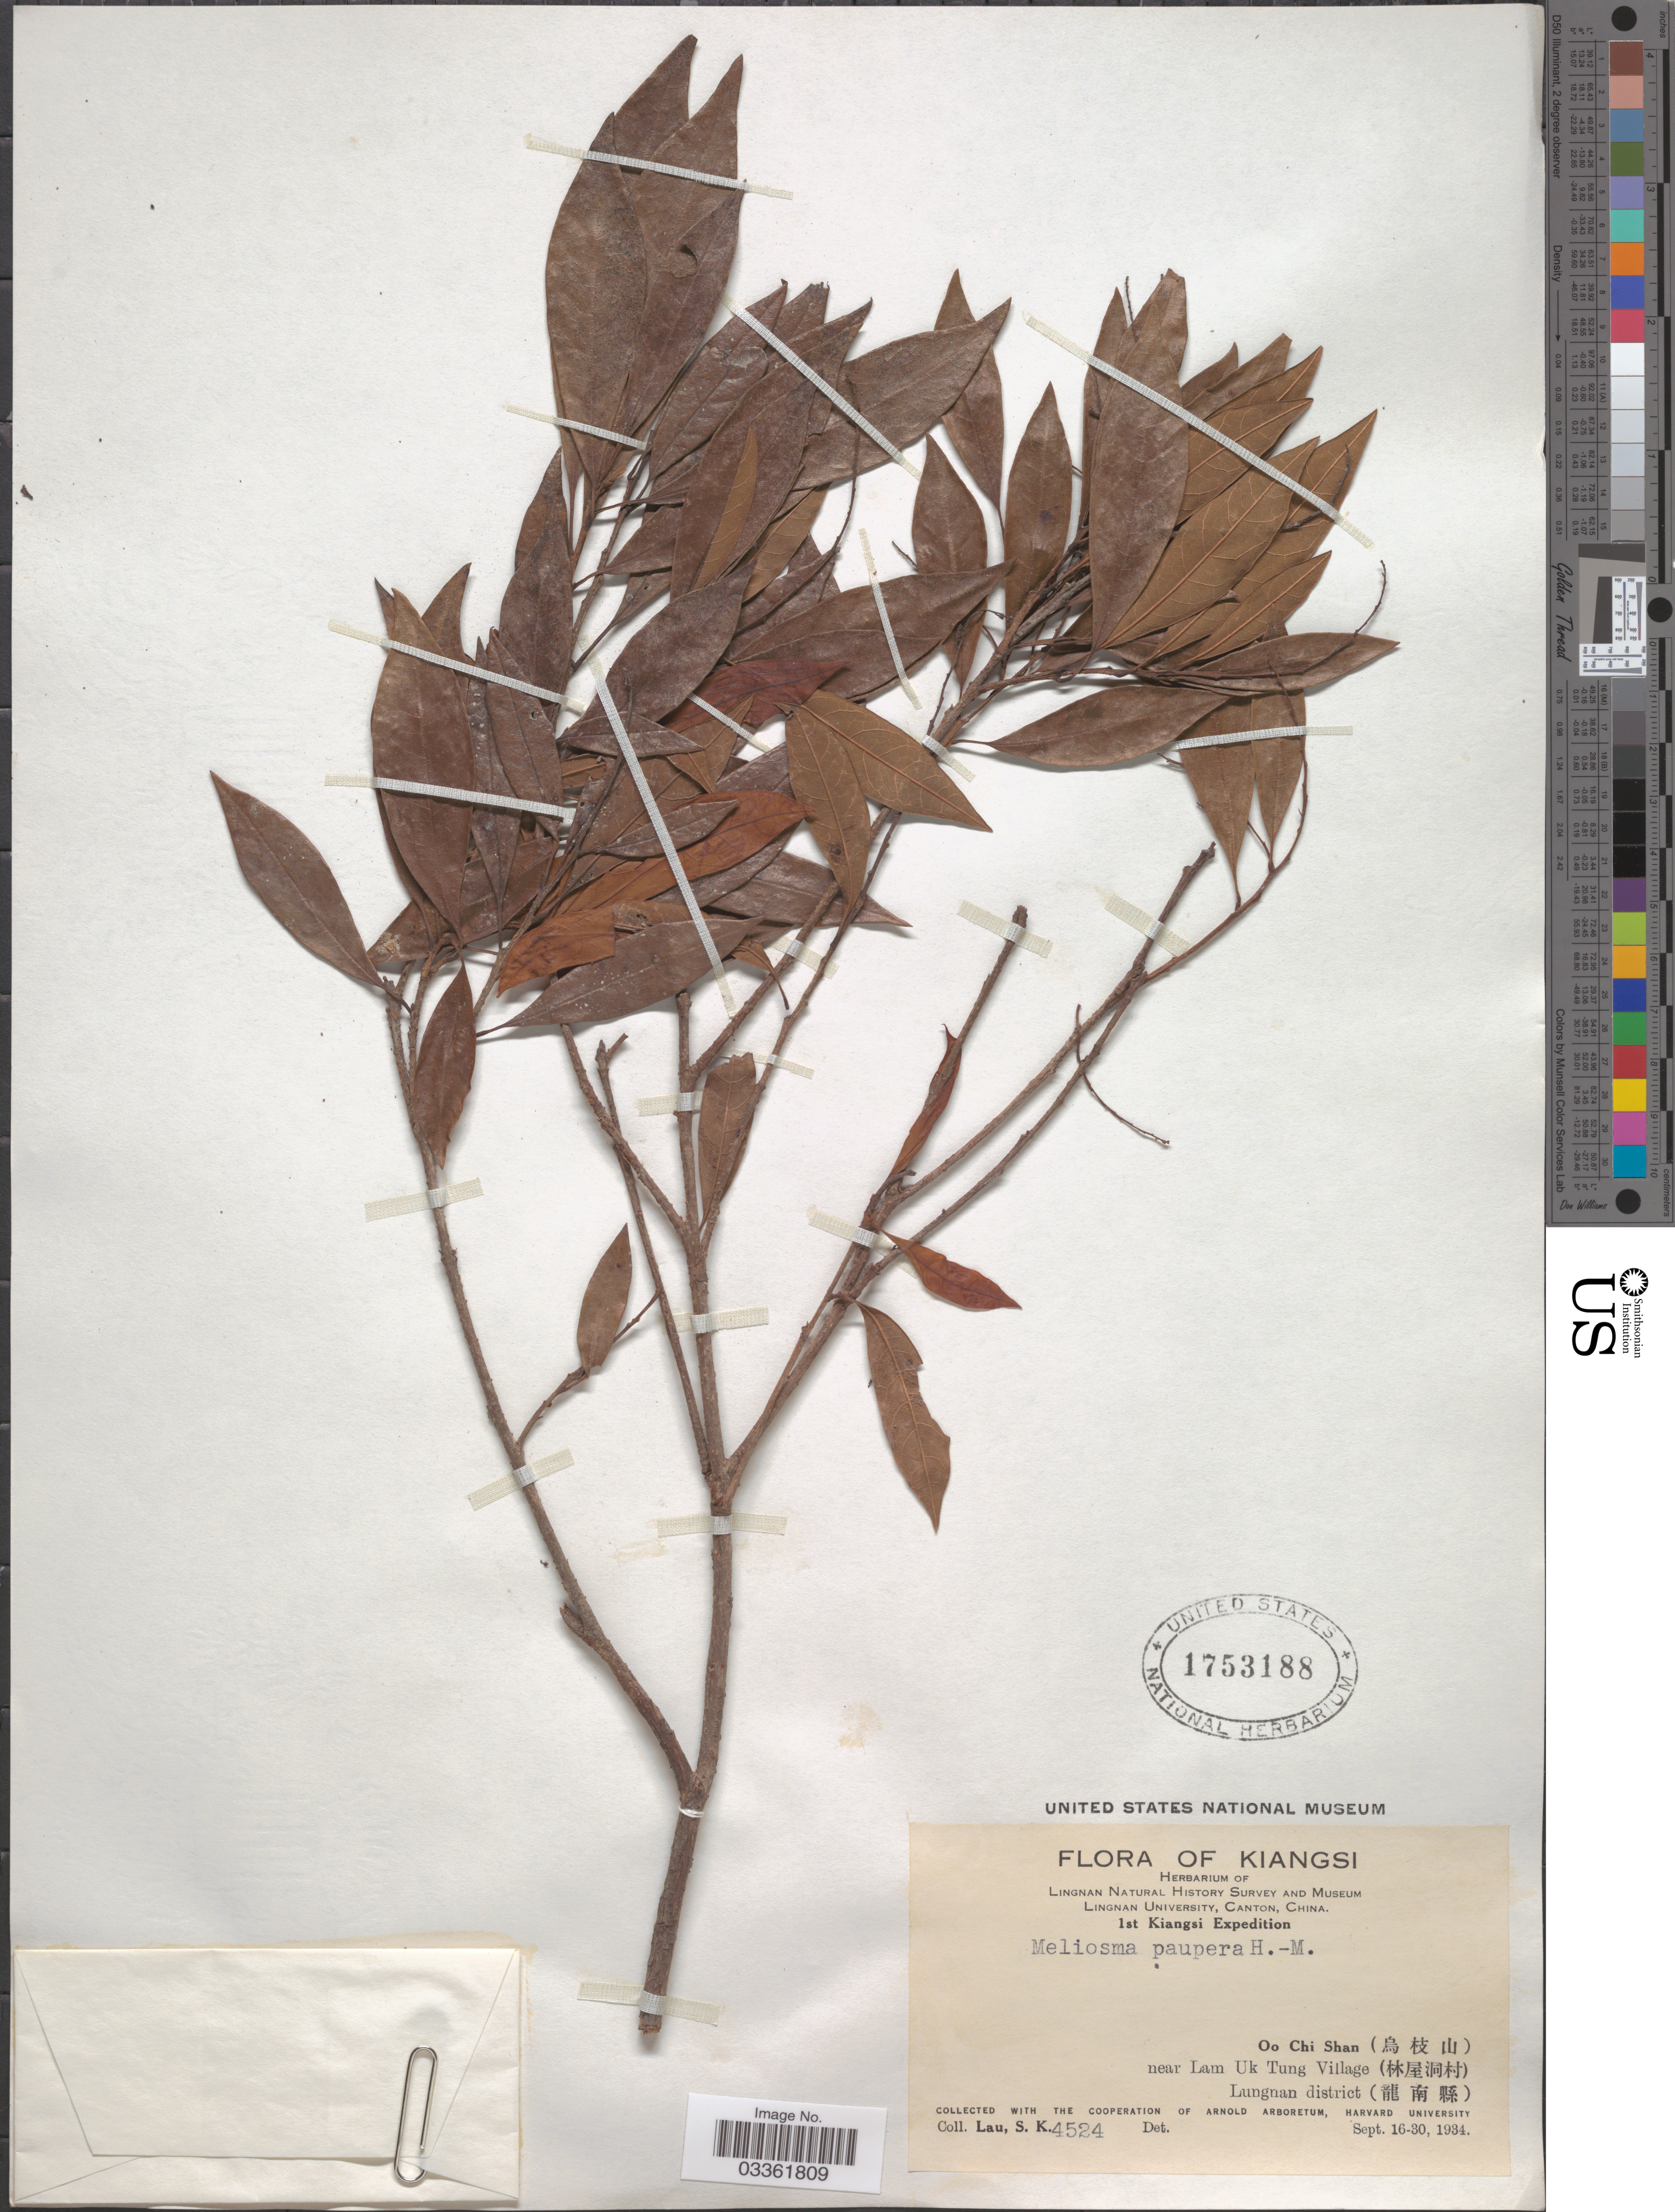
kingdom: Plantae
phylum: Tracheophyta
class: Magnoliopsida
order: Proteales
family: Sabiaceae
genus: Meliosma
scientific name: Meliosma paupera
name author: Hand.-Mazz.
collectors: S. K. Lau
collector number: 4524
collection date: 1934-09-16/1934-09-30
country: China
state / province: Jiangxi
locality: Kiangsi, Oo Chi Shan (X), near Lam Uk Village (X), Lungnan district (X).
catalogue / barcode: US 1753188